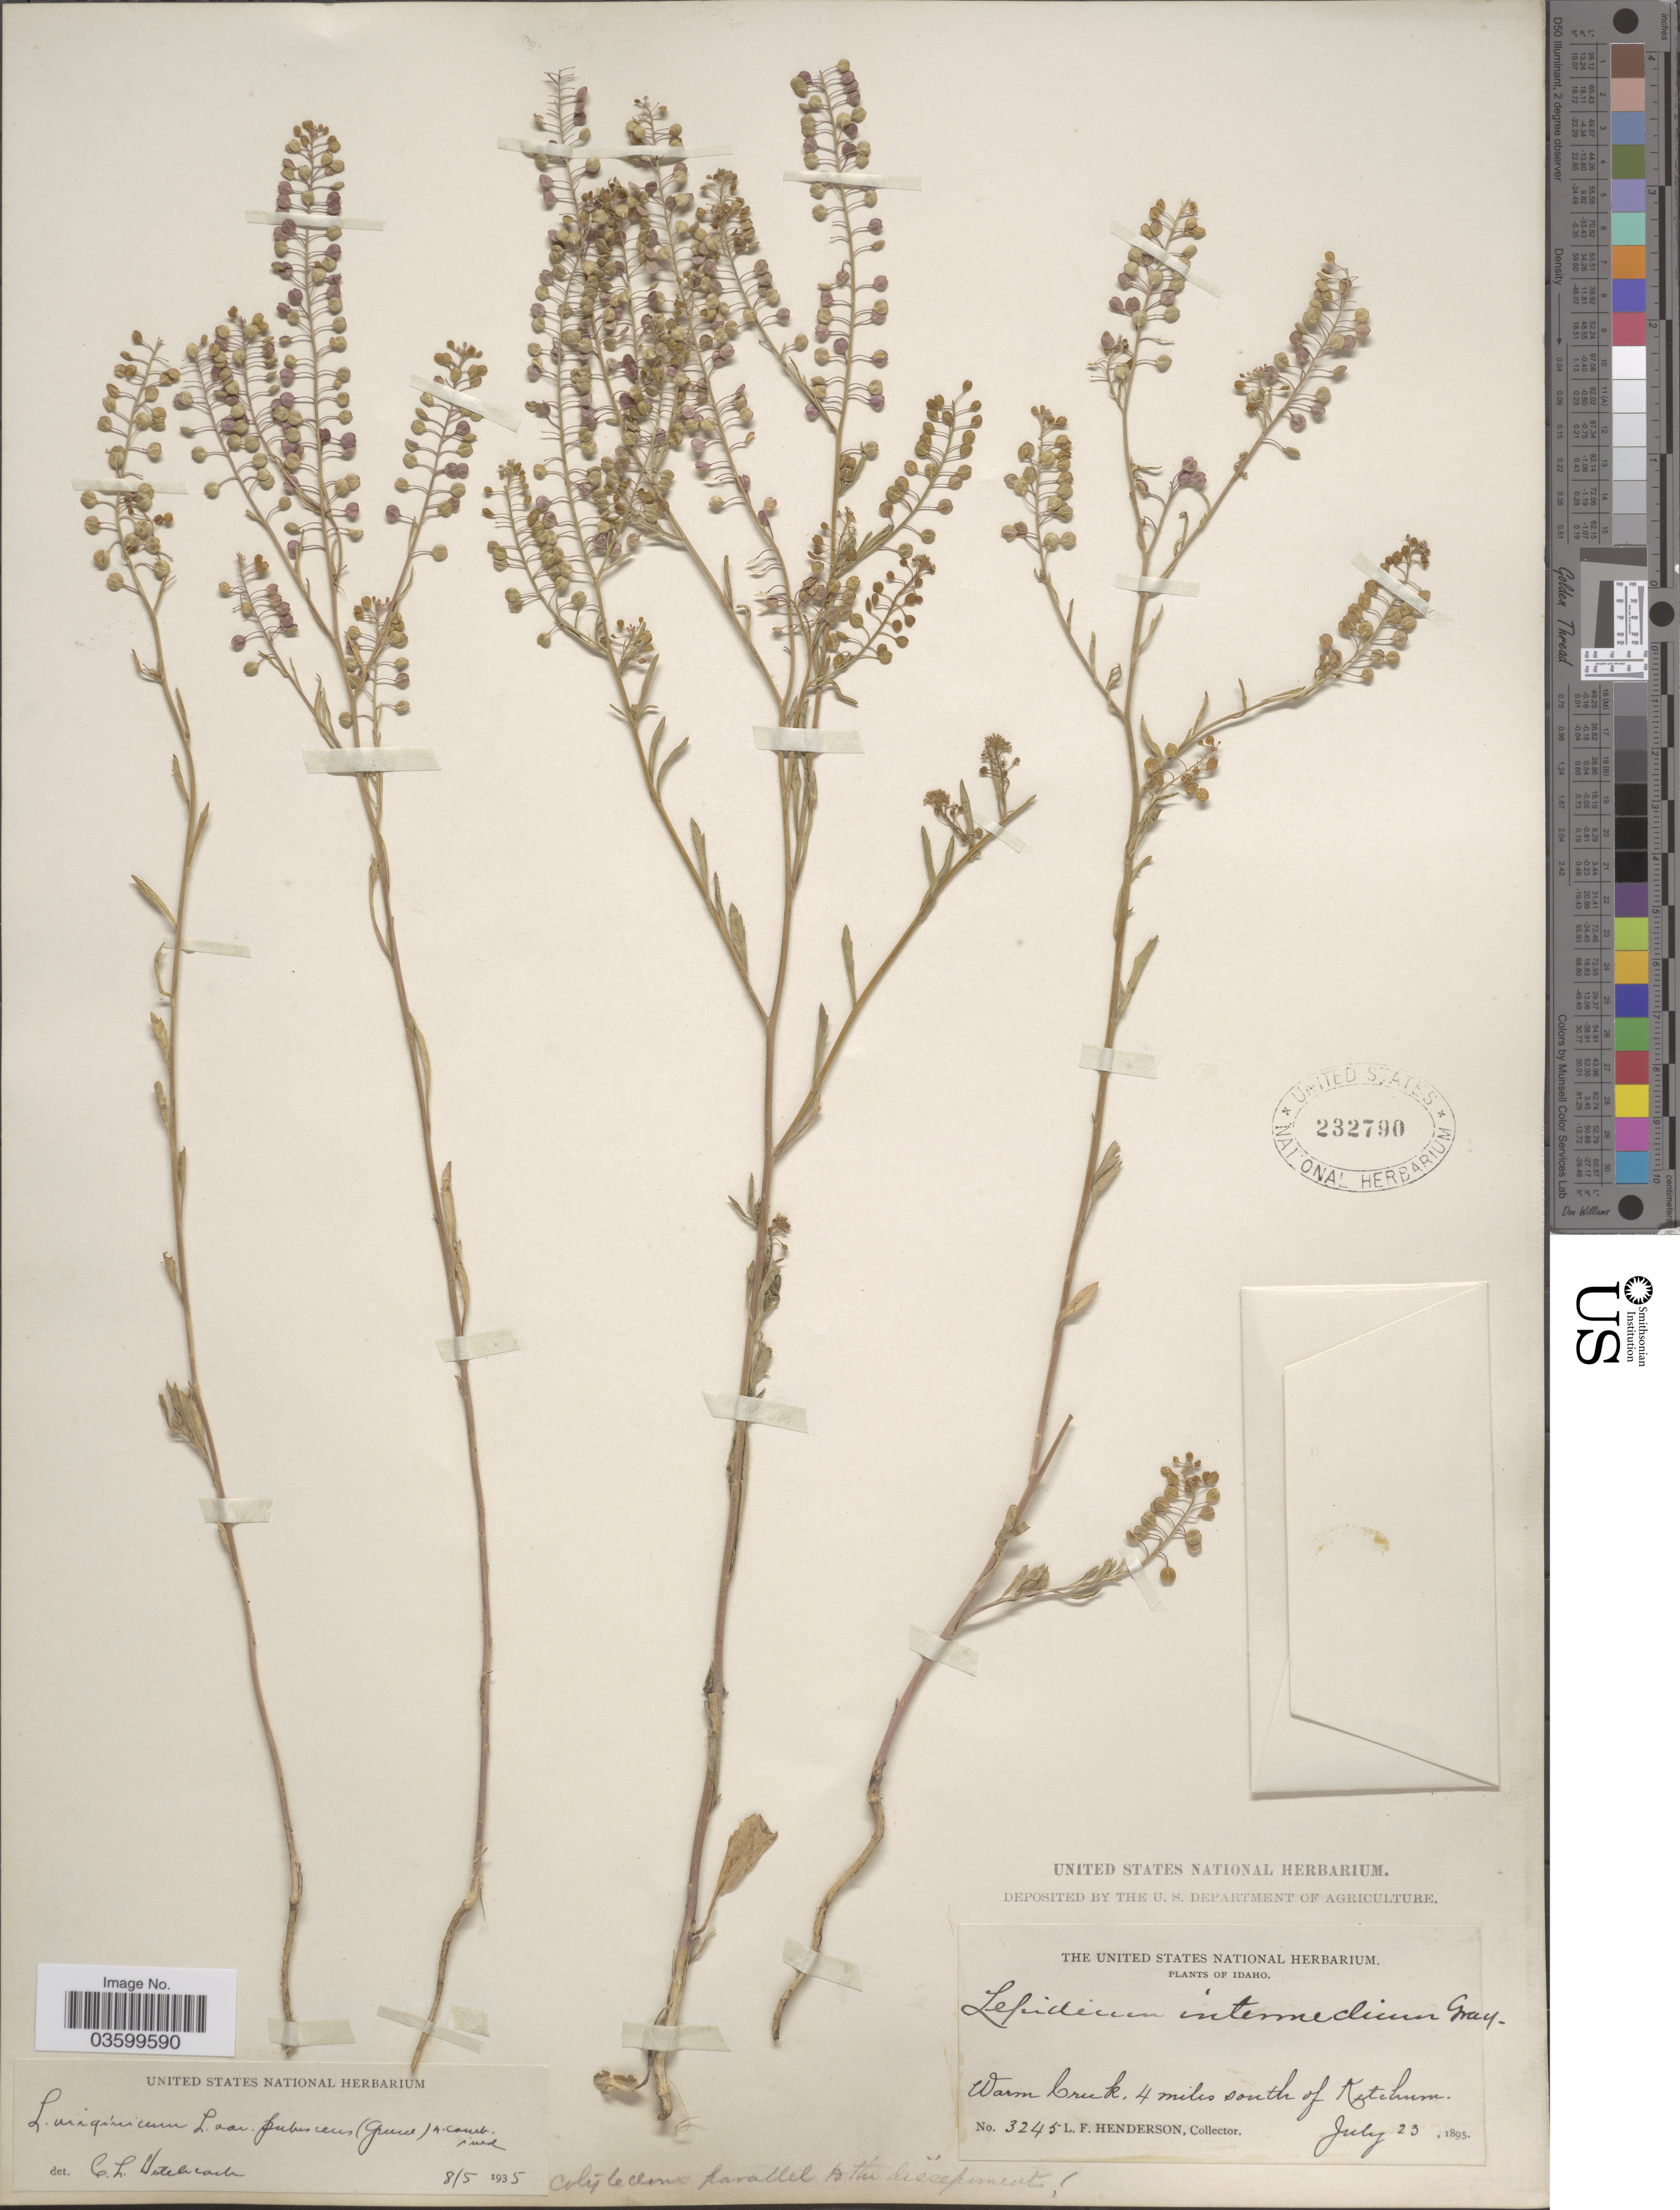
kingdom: Plantae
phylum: Tracheophyta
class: Magnoliopsida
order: Brassicales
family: Brassicaceae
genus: Lepidium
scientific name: Lepidium virginicum var. pubescens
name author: (Greene) C.L. Hitchc.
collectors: L. Henderson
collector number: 3245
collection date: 1895-07-23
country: United States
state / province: Idaho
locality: Warm Creek, 4 miles south of Ketchum.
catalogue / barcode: US 232790